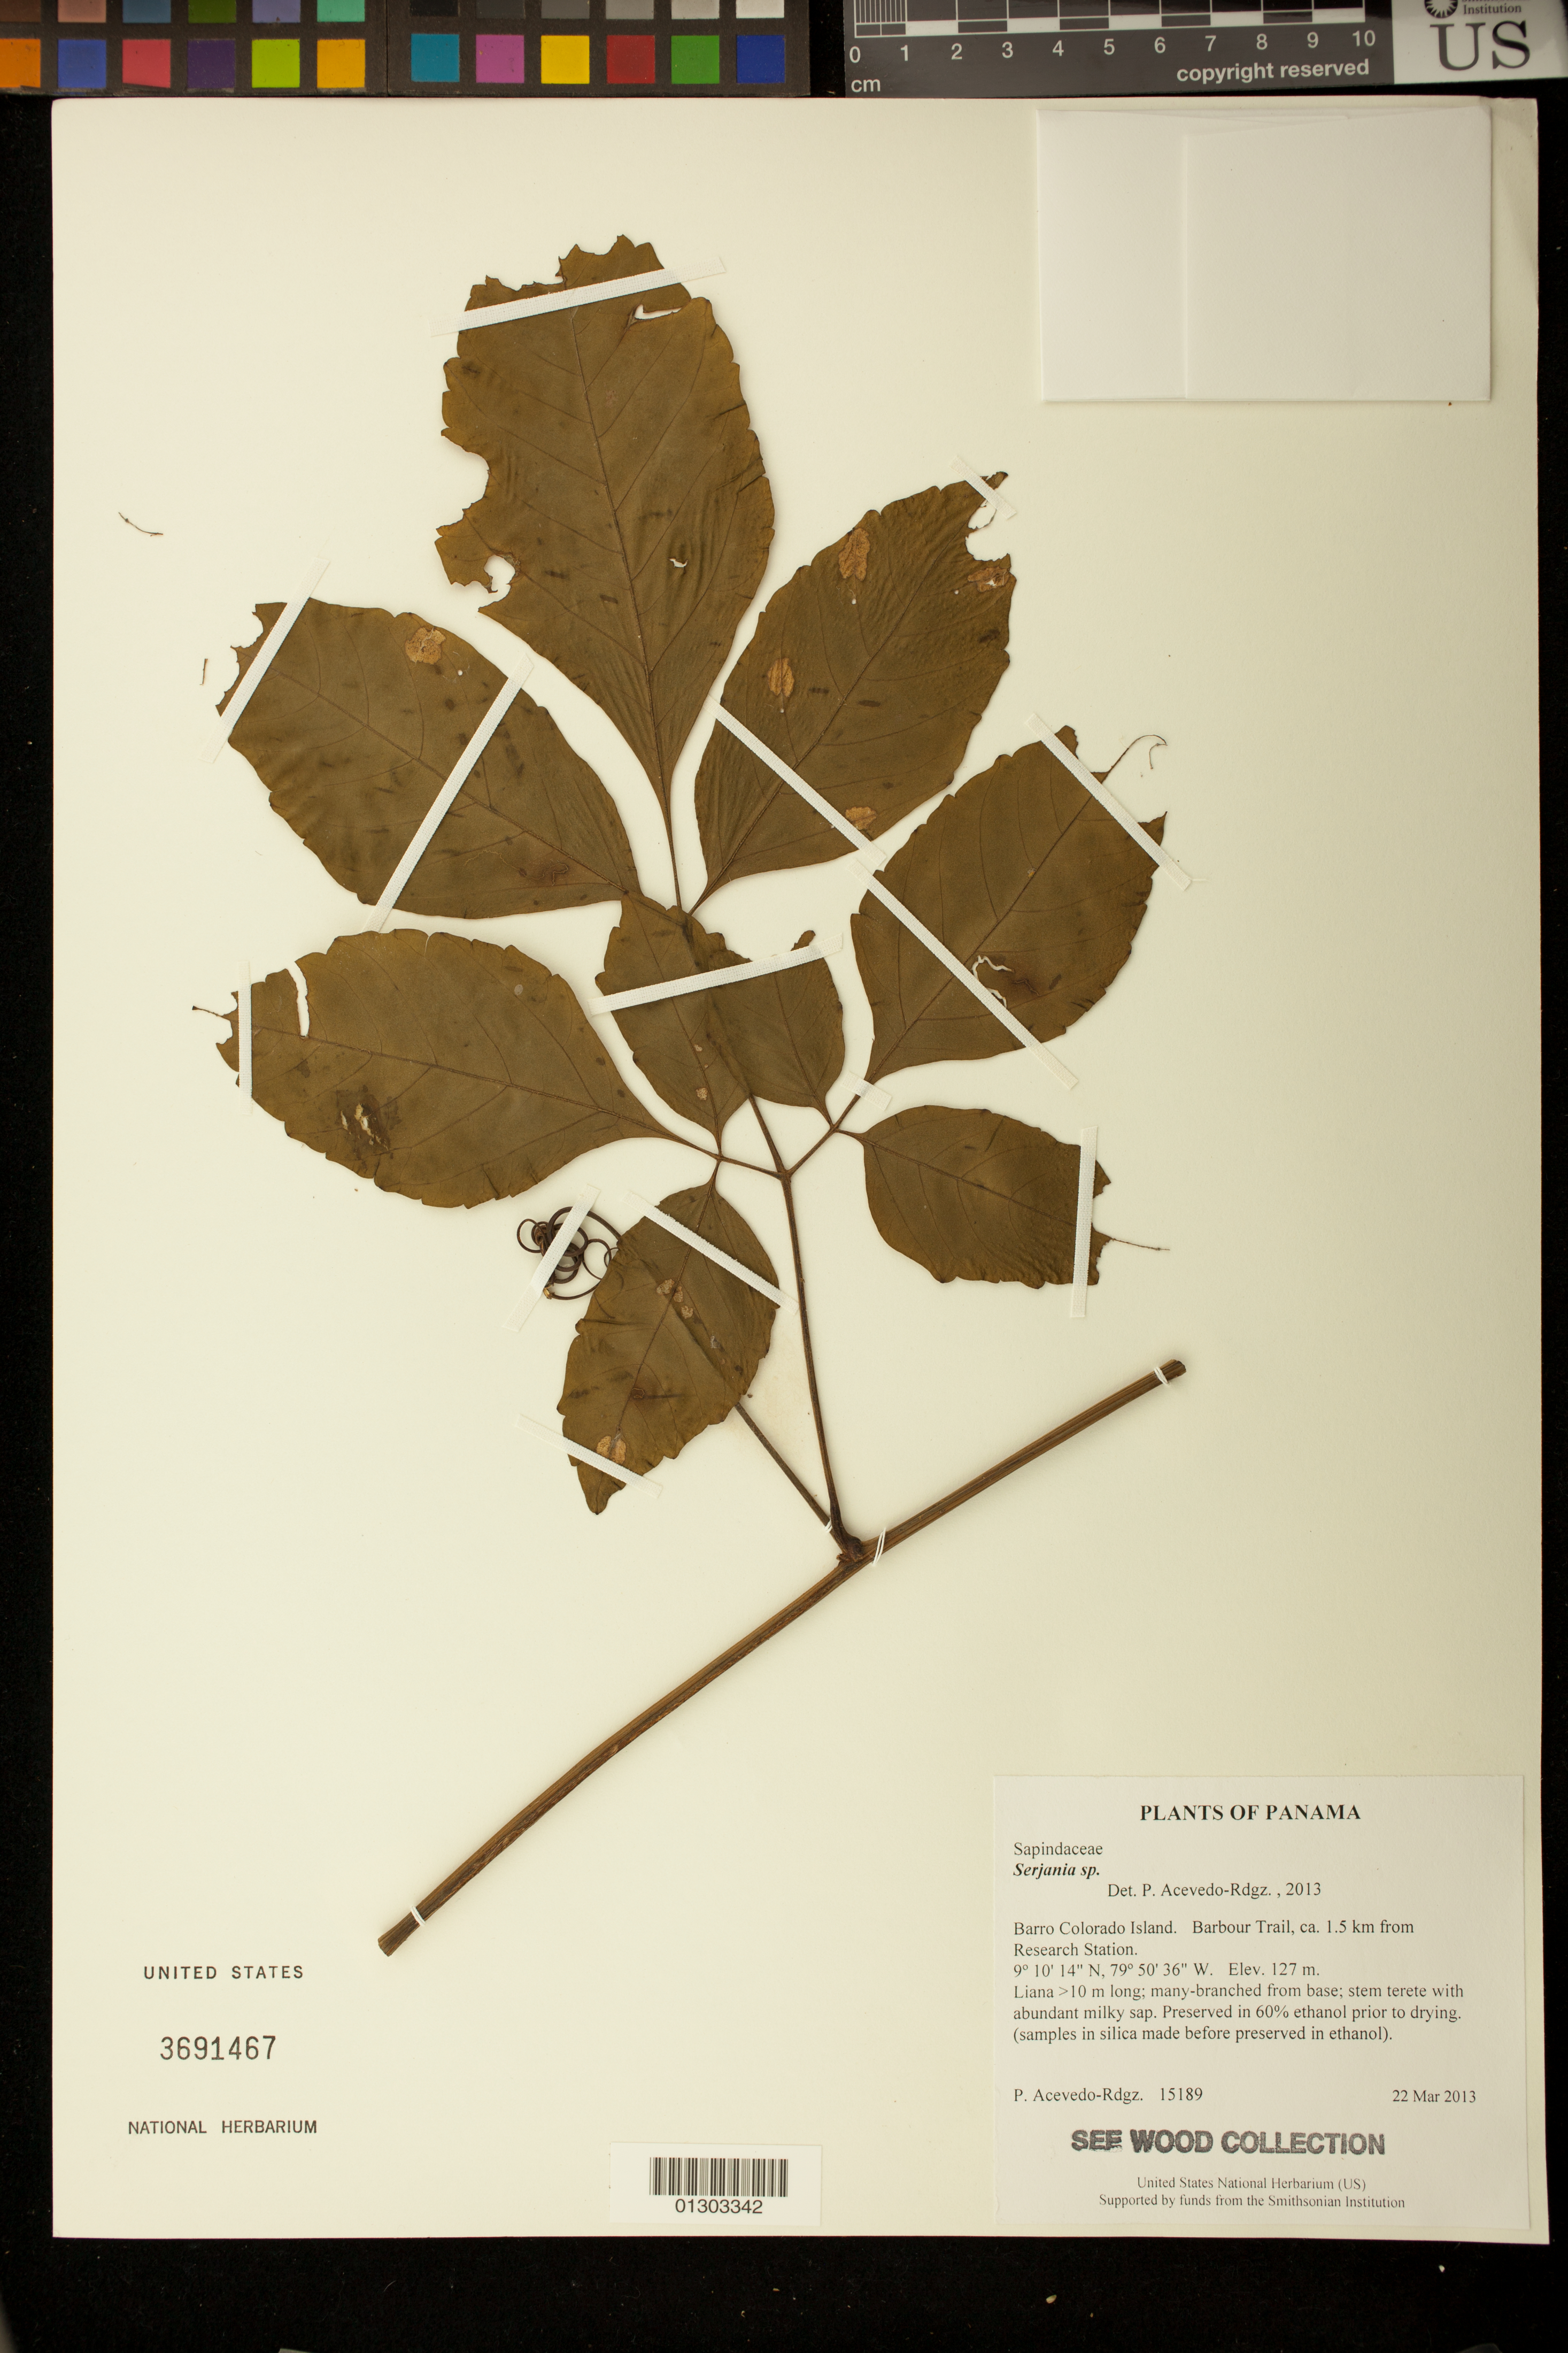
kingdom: Plantae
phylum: Tracheophyta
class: Magnoliopsida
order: Sapindales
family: Sapindaceae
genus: Serjania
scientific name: Serjania pyramidata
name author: Radlk.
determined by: Acevedo-Rodríguez, P., (BOT), Smithsonian Institution - National Museum of Natural History (UNITED STATES)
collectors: P. Acevedo-Rodr.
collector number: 15189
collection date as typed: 22 Mar 2013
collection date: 2013-03-22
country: Panama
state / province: Panamá Oeste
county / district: Canal Zone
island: Barro Colorado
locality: Barbour Trail, ca. 1.5 km from Research Station.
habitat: Forest along trail.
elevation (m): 127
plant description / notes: SEE WOOD COLLECTION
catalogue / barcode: US 3691467